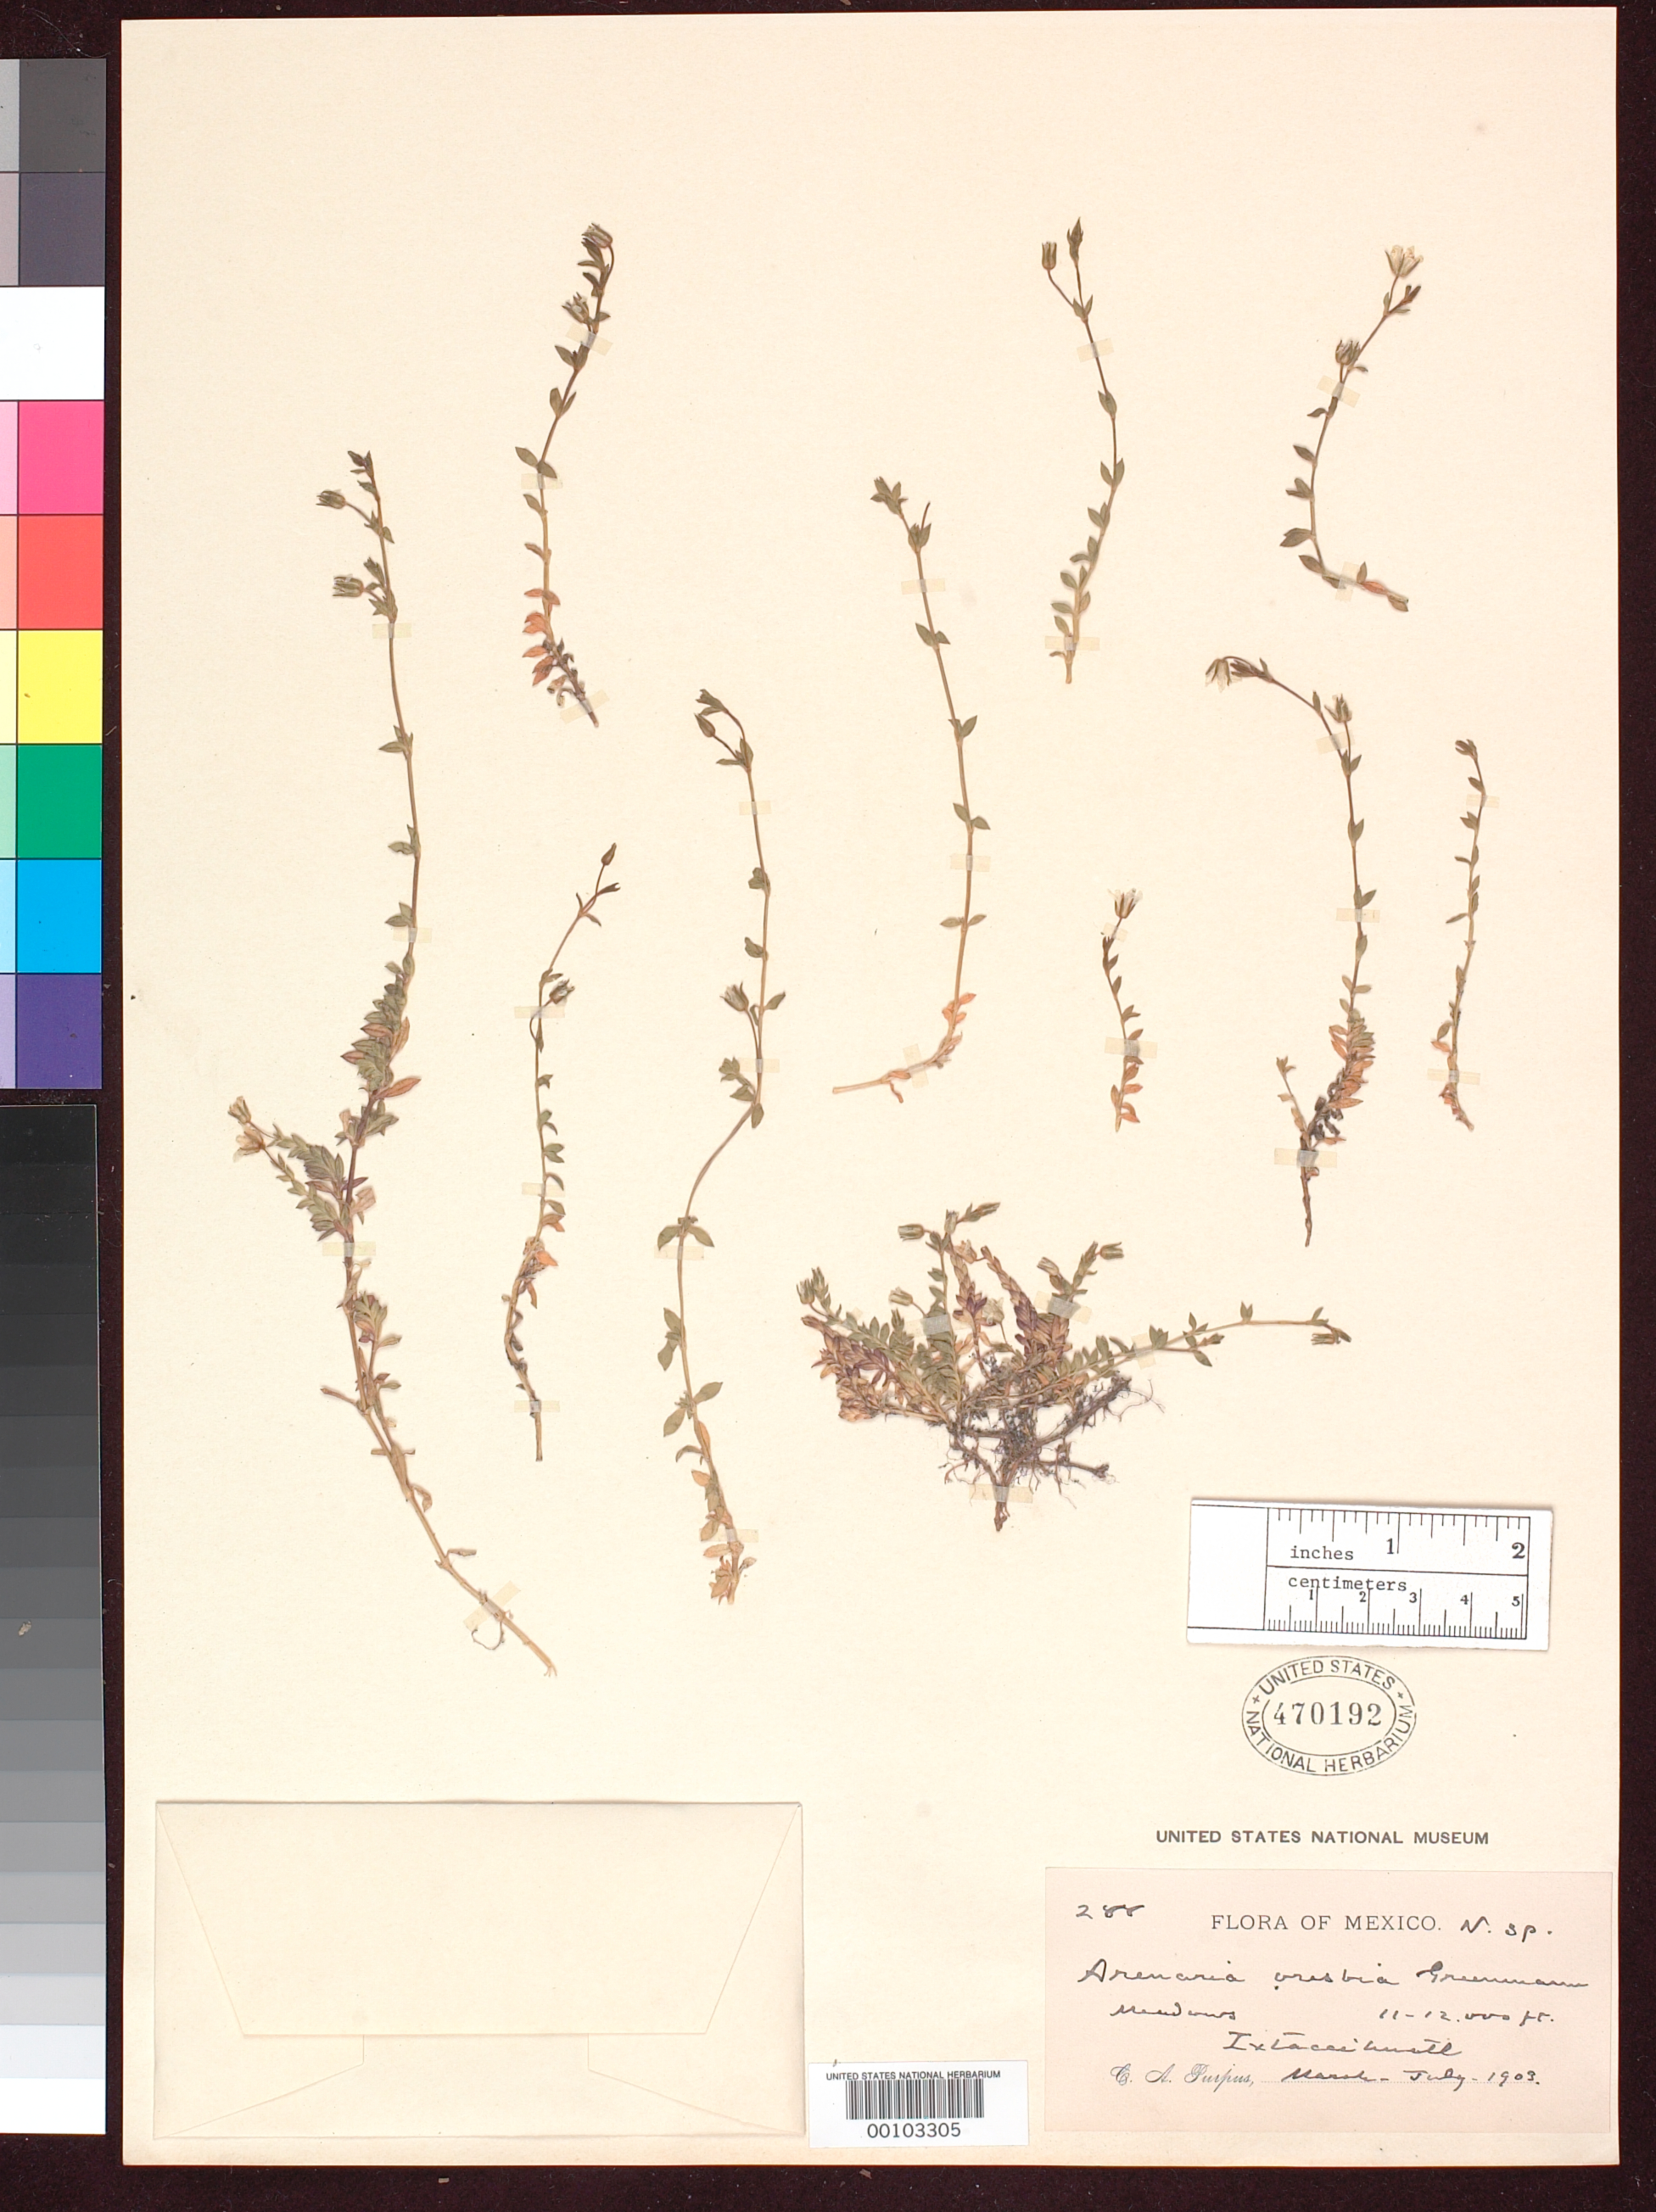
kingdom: Plantae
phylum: Tracheophyta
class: Magnoliopsida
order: Caryophyllales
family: Caryophyllaceae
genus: Arenaria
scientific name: Arenaria oresbia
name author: Greenm.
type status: Isotype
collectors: C. A. Purpus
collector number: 288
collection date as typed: Mar 1903 to -- Jul 1903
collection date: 1903-03/1903-07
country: Mexico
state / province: México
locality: Mount Ixtaccihuatl.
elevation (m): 3350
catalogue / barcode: US 470192